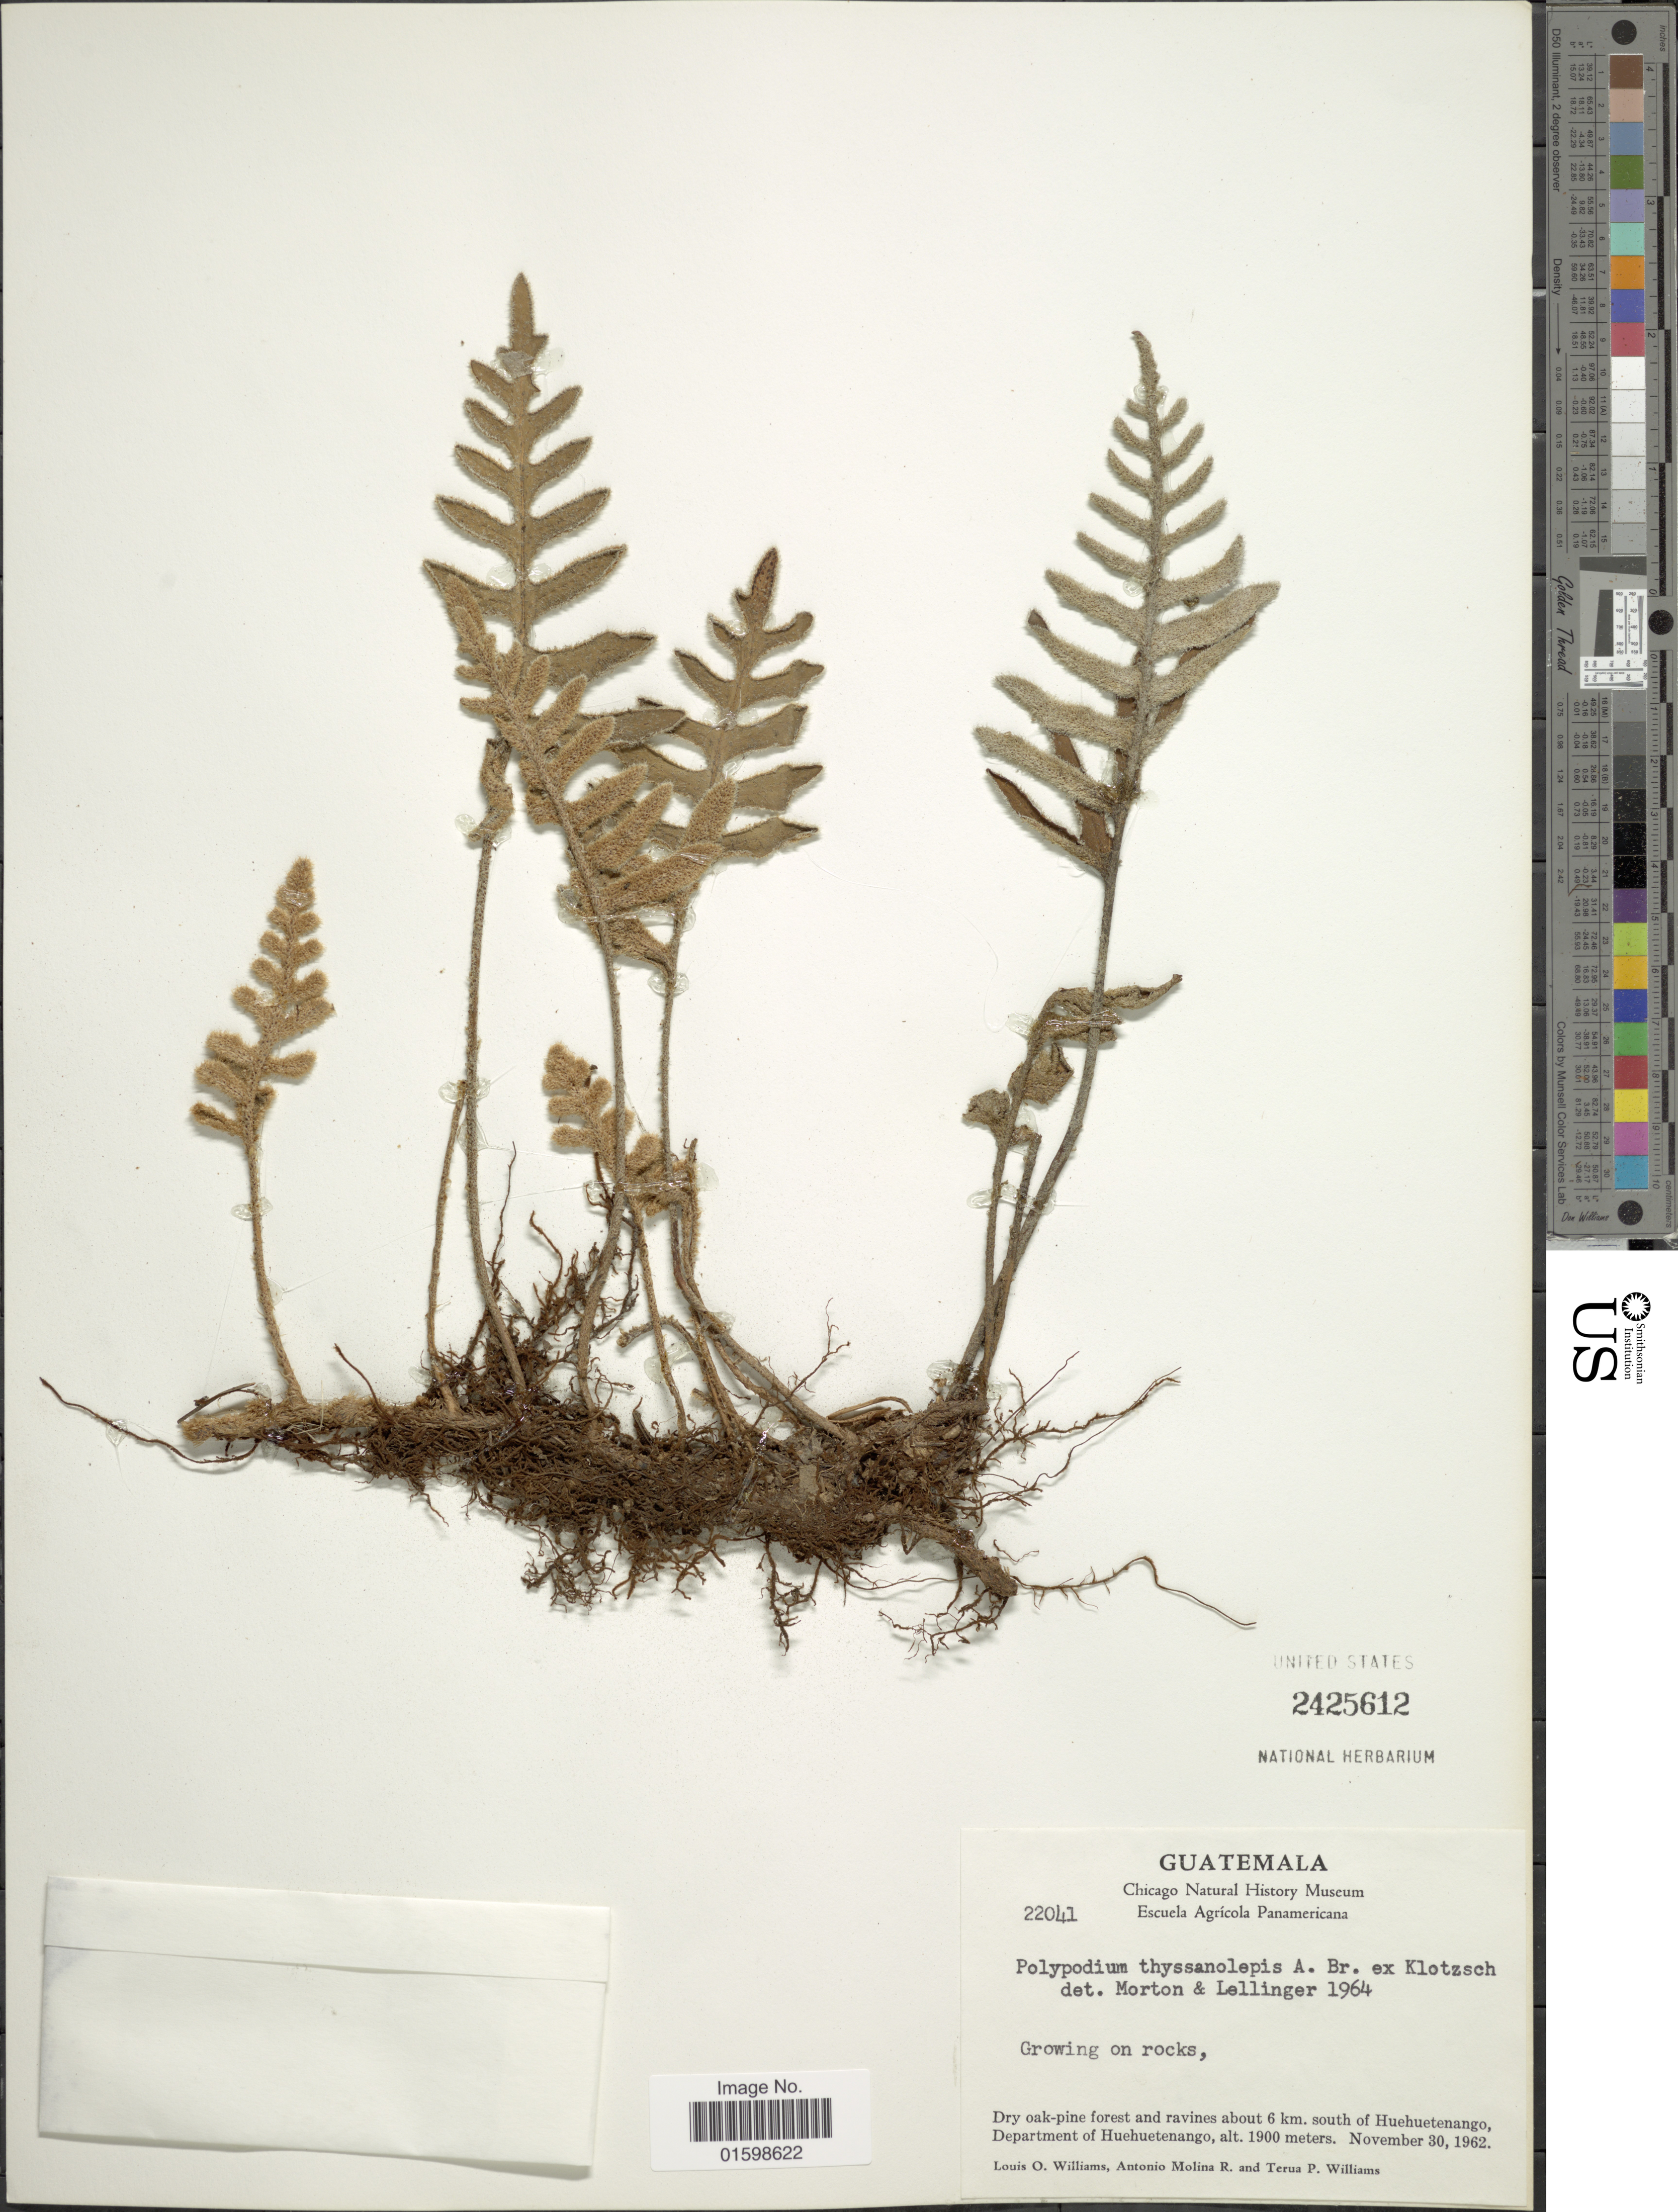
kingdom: Plantae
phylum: Tracheophyta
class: Polypodiopsida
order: Polypodiales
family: Polypodiaceae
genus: Pleopeltis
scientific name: Pleopeltis thyssanolepis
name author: (A. Braun ex Klotzsch) E.G. Andrews & Windham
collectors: L. O. Williams & A. Molina R.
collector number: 22041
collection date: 1962-11-30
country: Guatemala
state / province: Huehuetenango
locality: Growing on rocks, dry oak-pine forests and ravines about 6 km. south of Huehuetango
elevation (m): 1900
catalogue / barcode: US 2425612